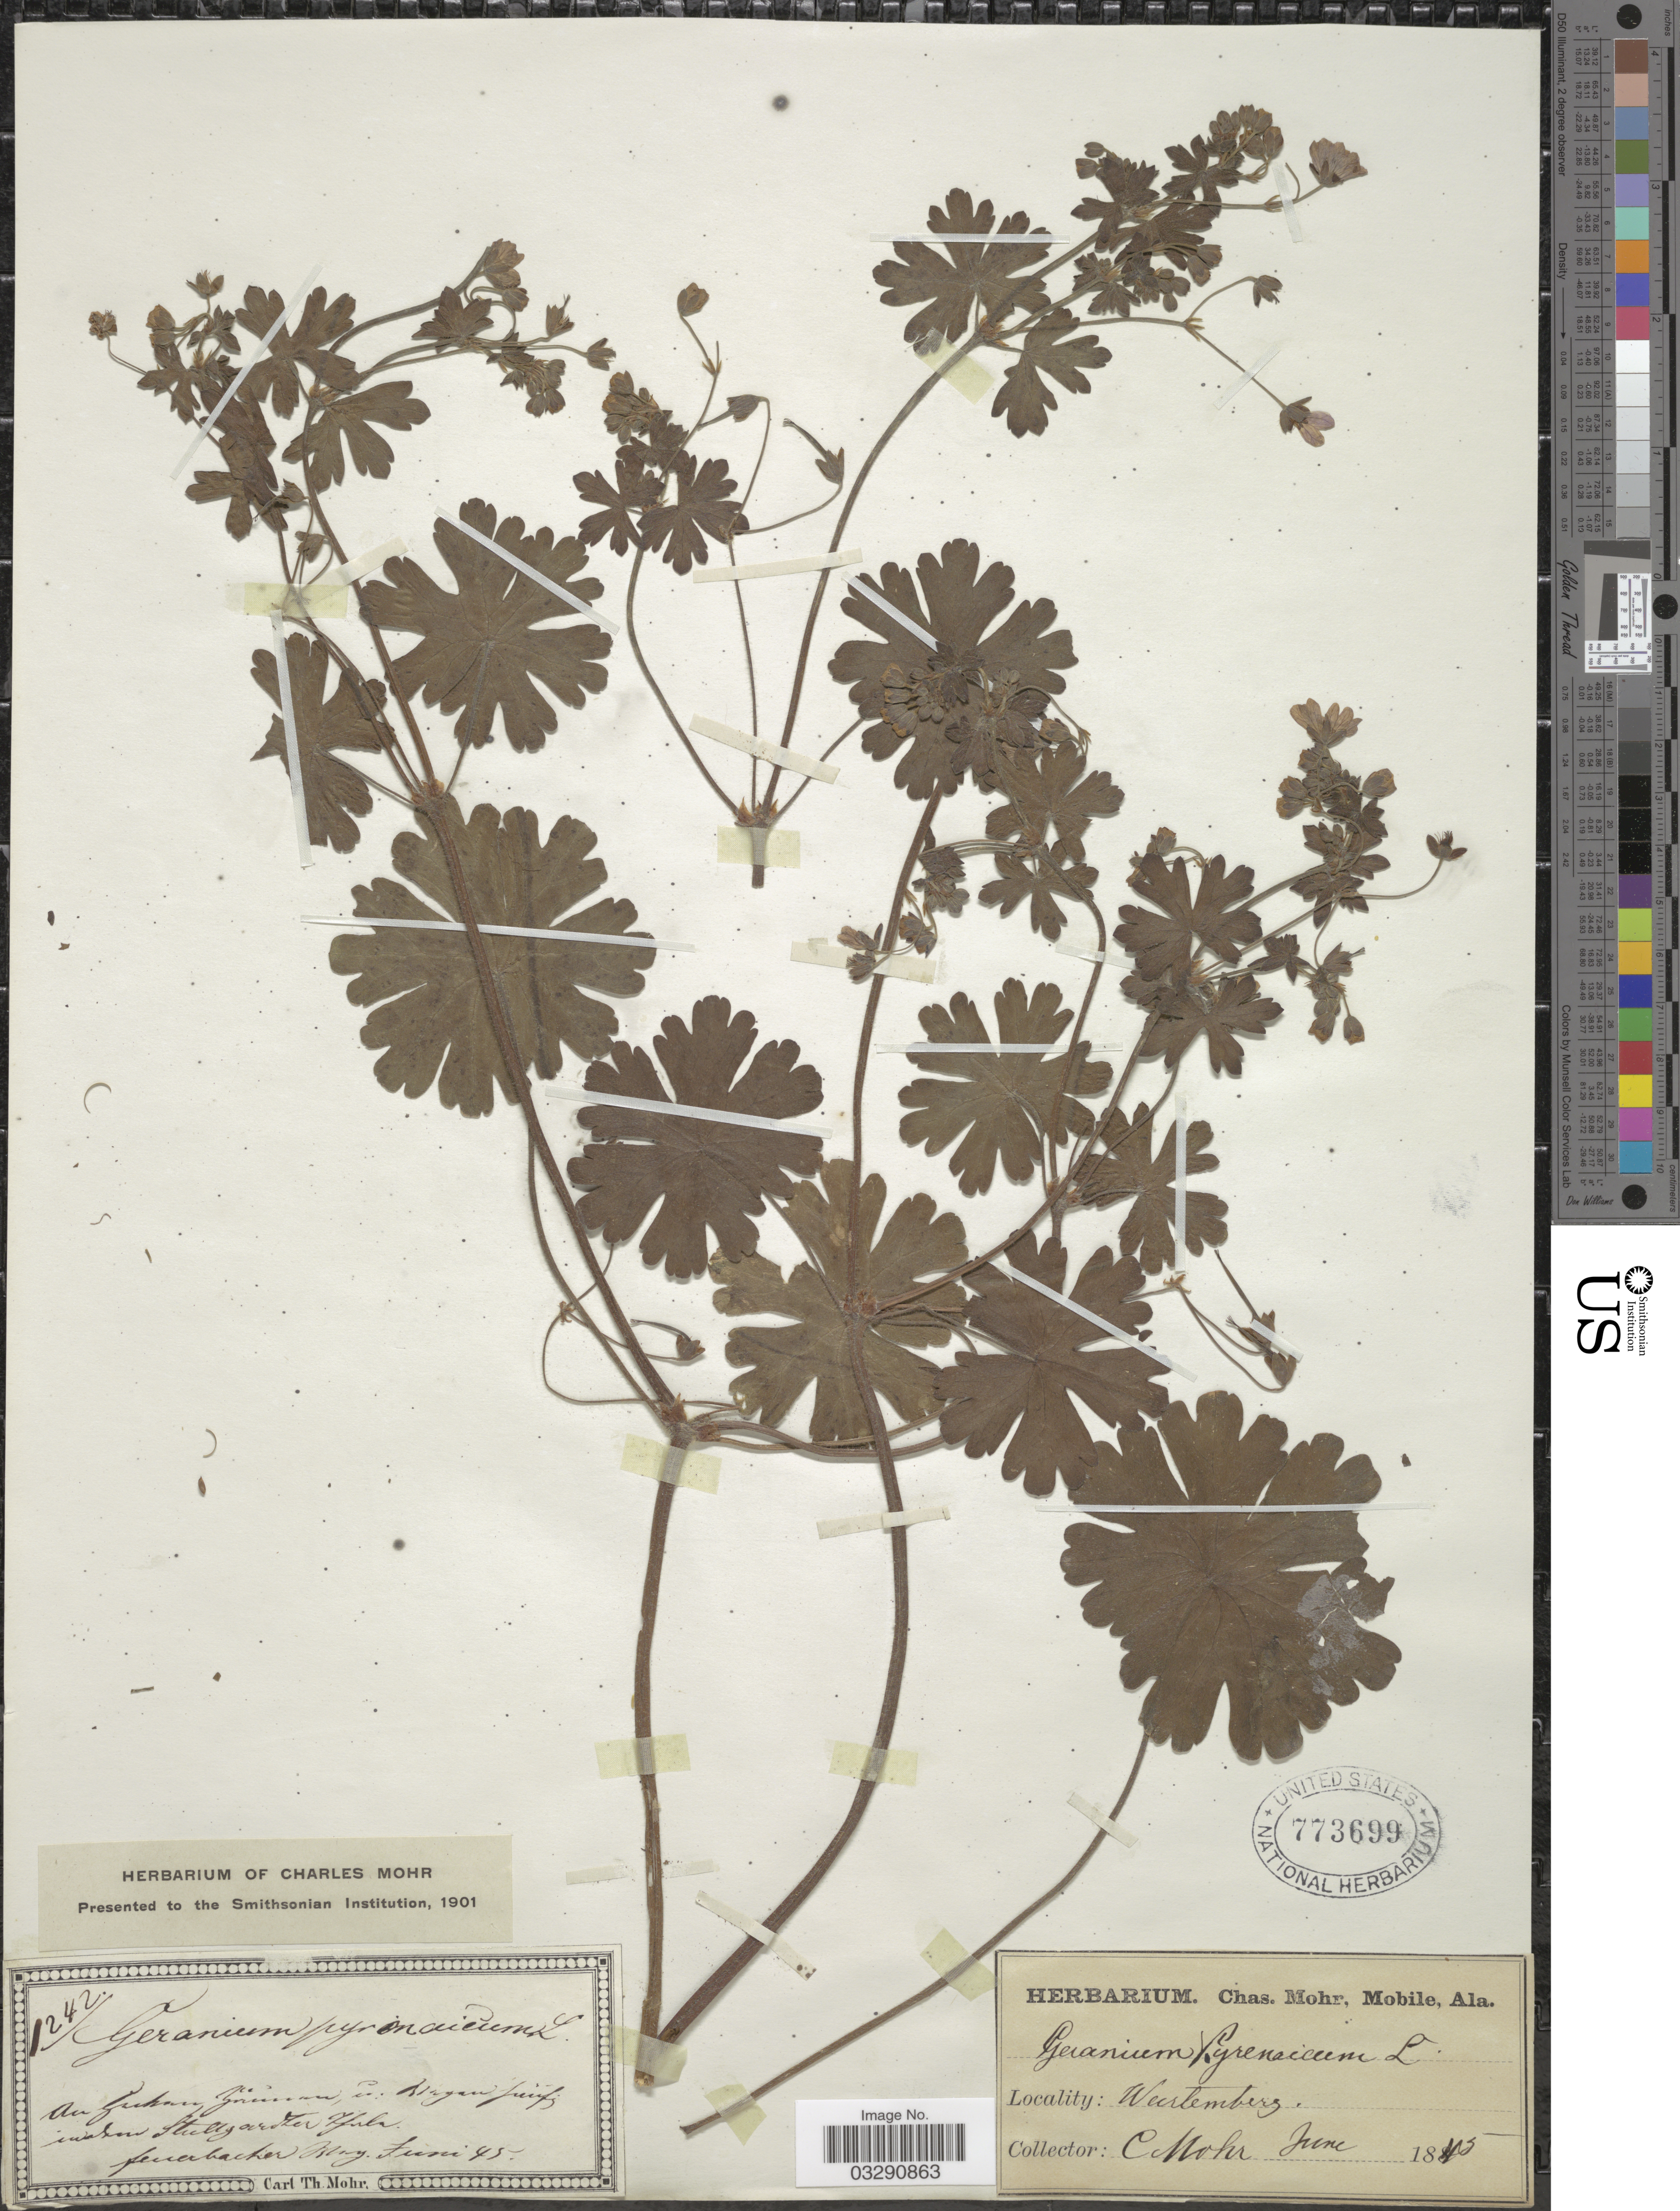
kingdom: Plantae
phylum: Tracheophyta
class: Magnoliopsida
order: Geraniales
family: Geraniaceae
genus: Geranium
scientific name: Geranium pyrenaicum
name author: Burm. f.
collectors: Mohr, C. T. (herbarium)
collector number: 1242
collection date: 1845-06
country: Germany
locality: Wurtemberg.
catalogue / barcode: US 773699